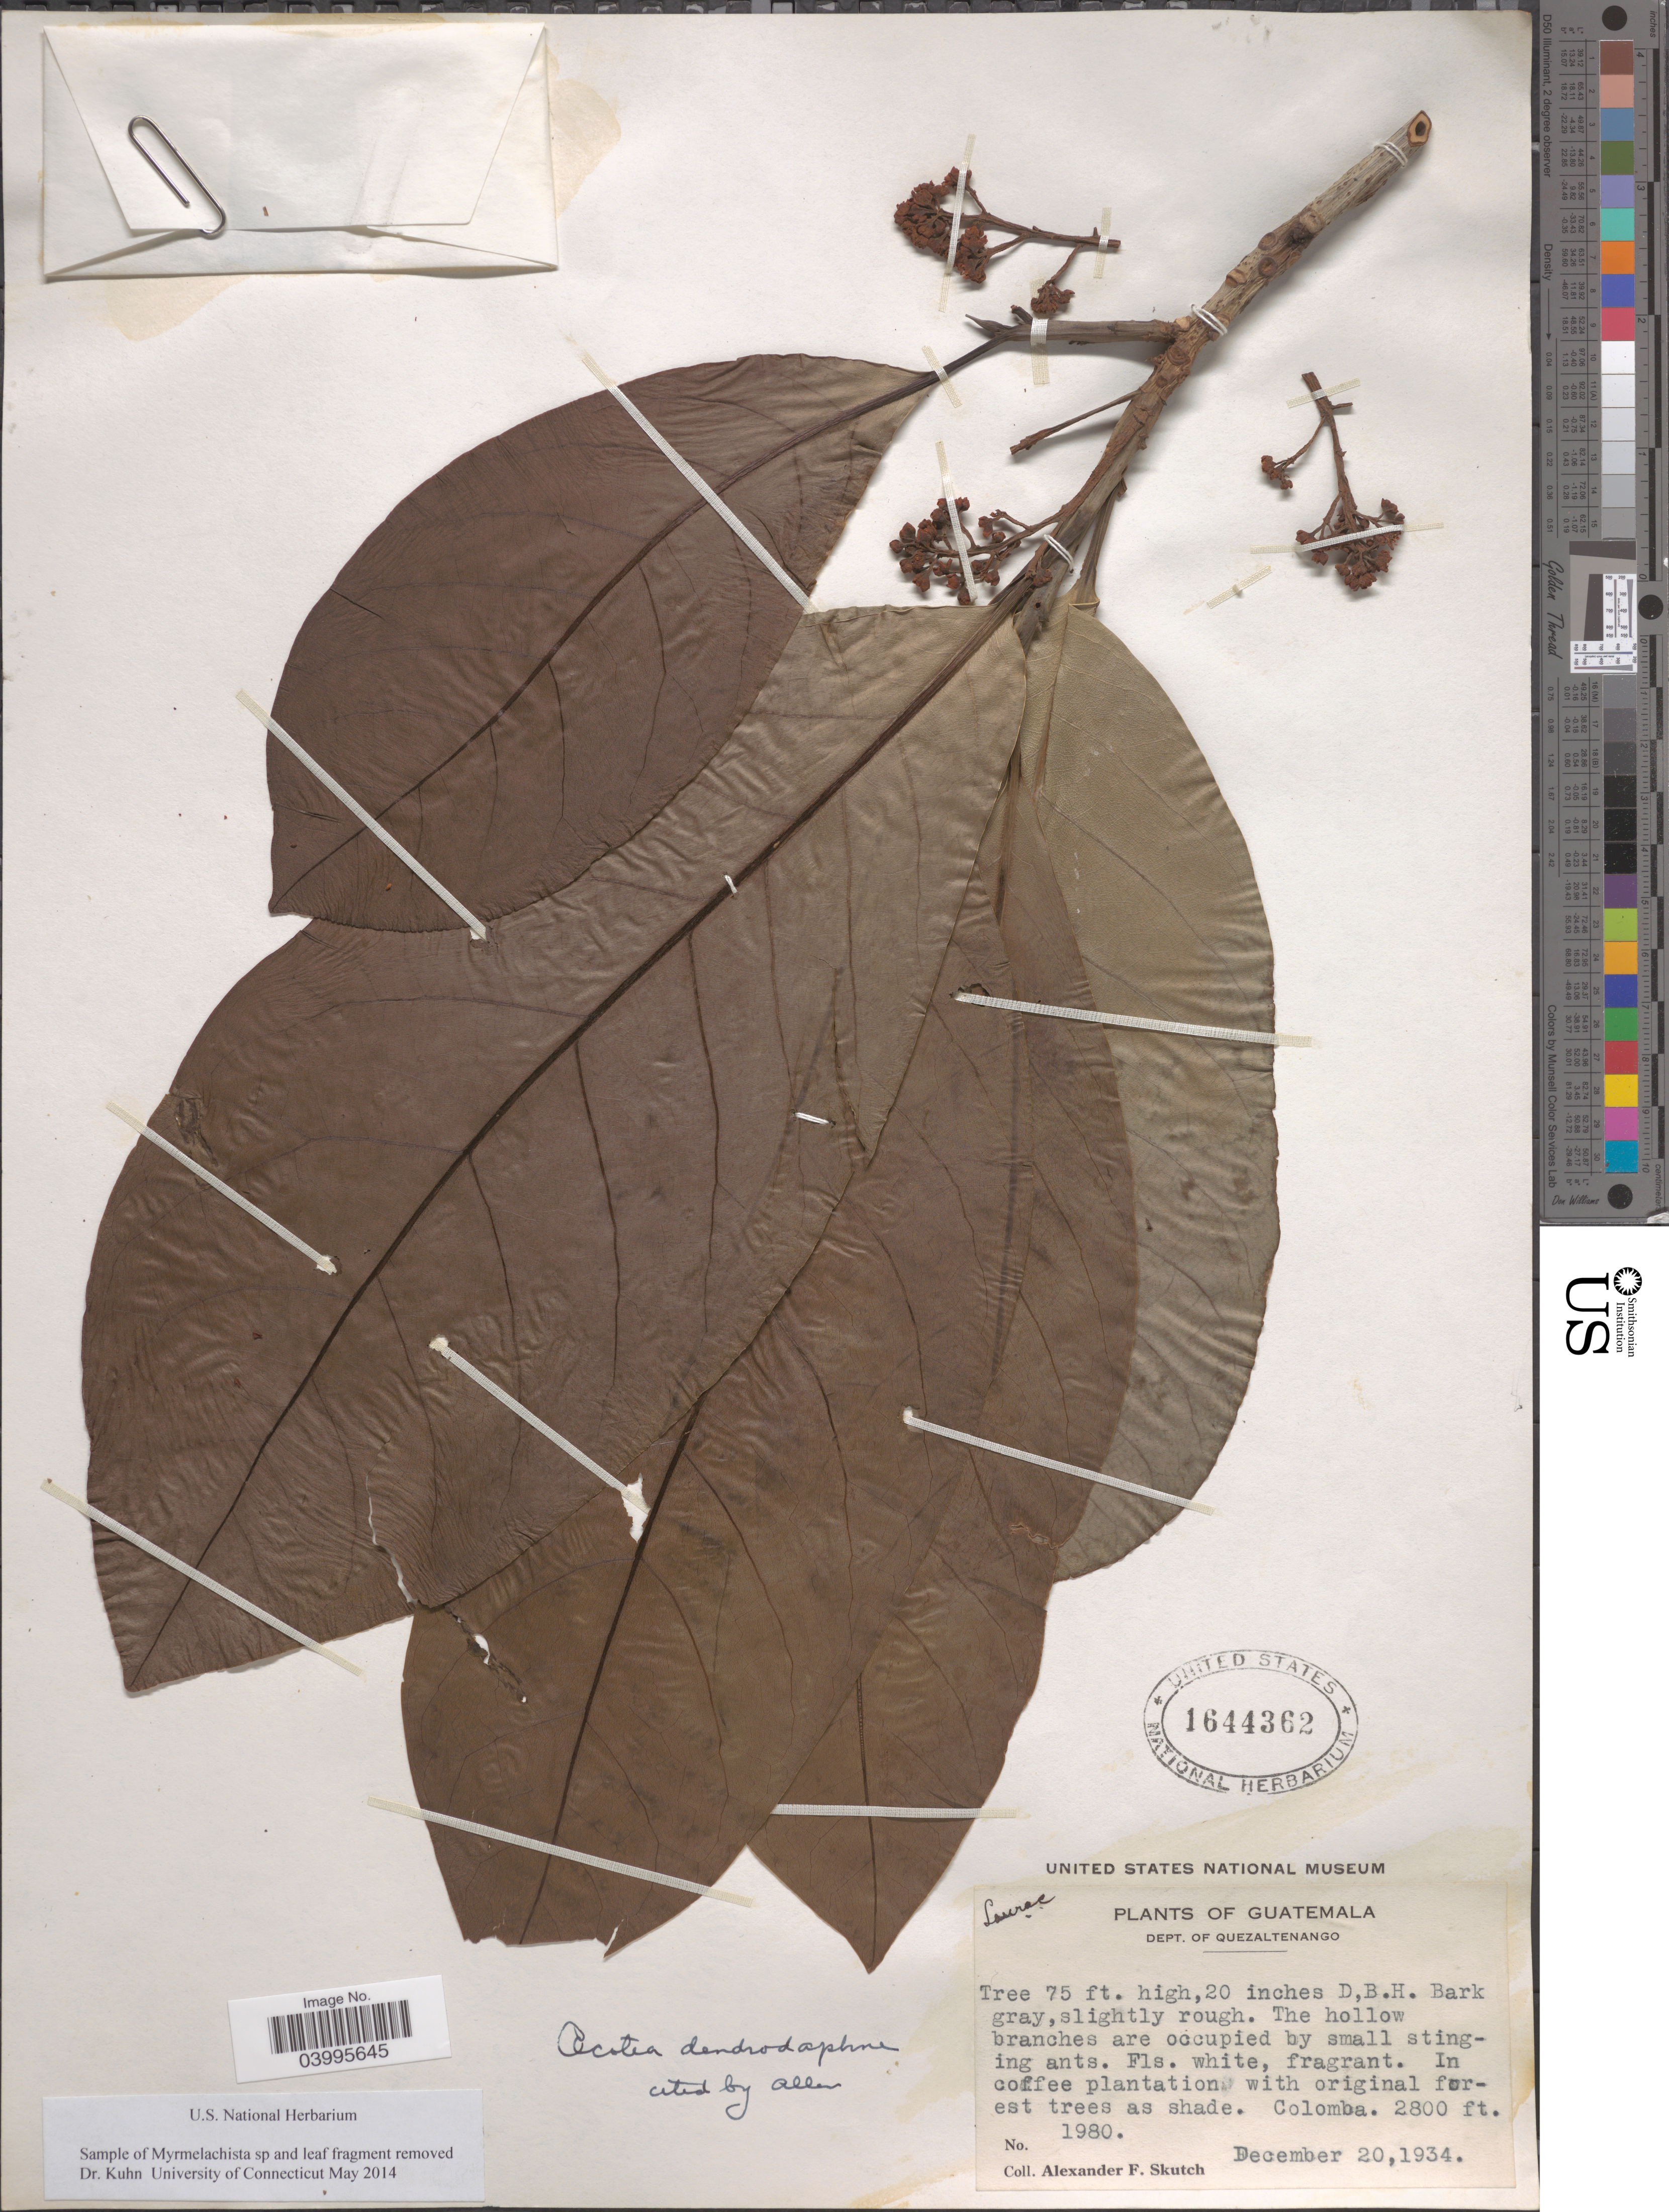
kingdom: Plantae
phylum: Tracheophyta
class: Magnoliopsida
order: Laurales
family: Lauraceae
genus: Ocotea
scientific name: Ocotea dendrodaphne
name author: Mez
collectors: A. F. Skutch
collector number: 1980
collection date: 1934-12-20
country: Guatemala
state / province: Quetzaltenango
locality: Dept. of Quezaltenango. In coffee plantation with original forest trees as shade. Colomba.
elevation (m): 853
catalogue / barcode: US 1644362